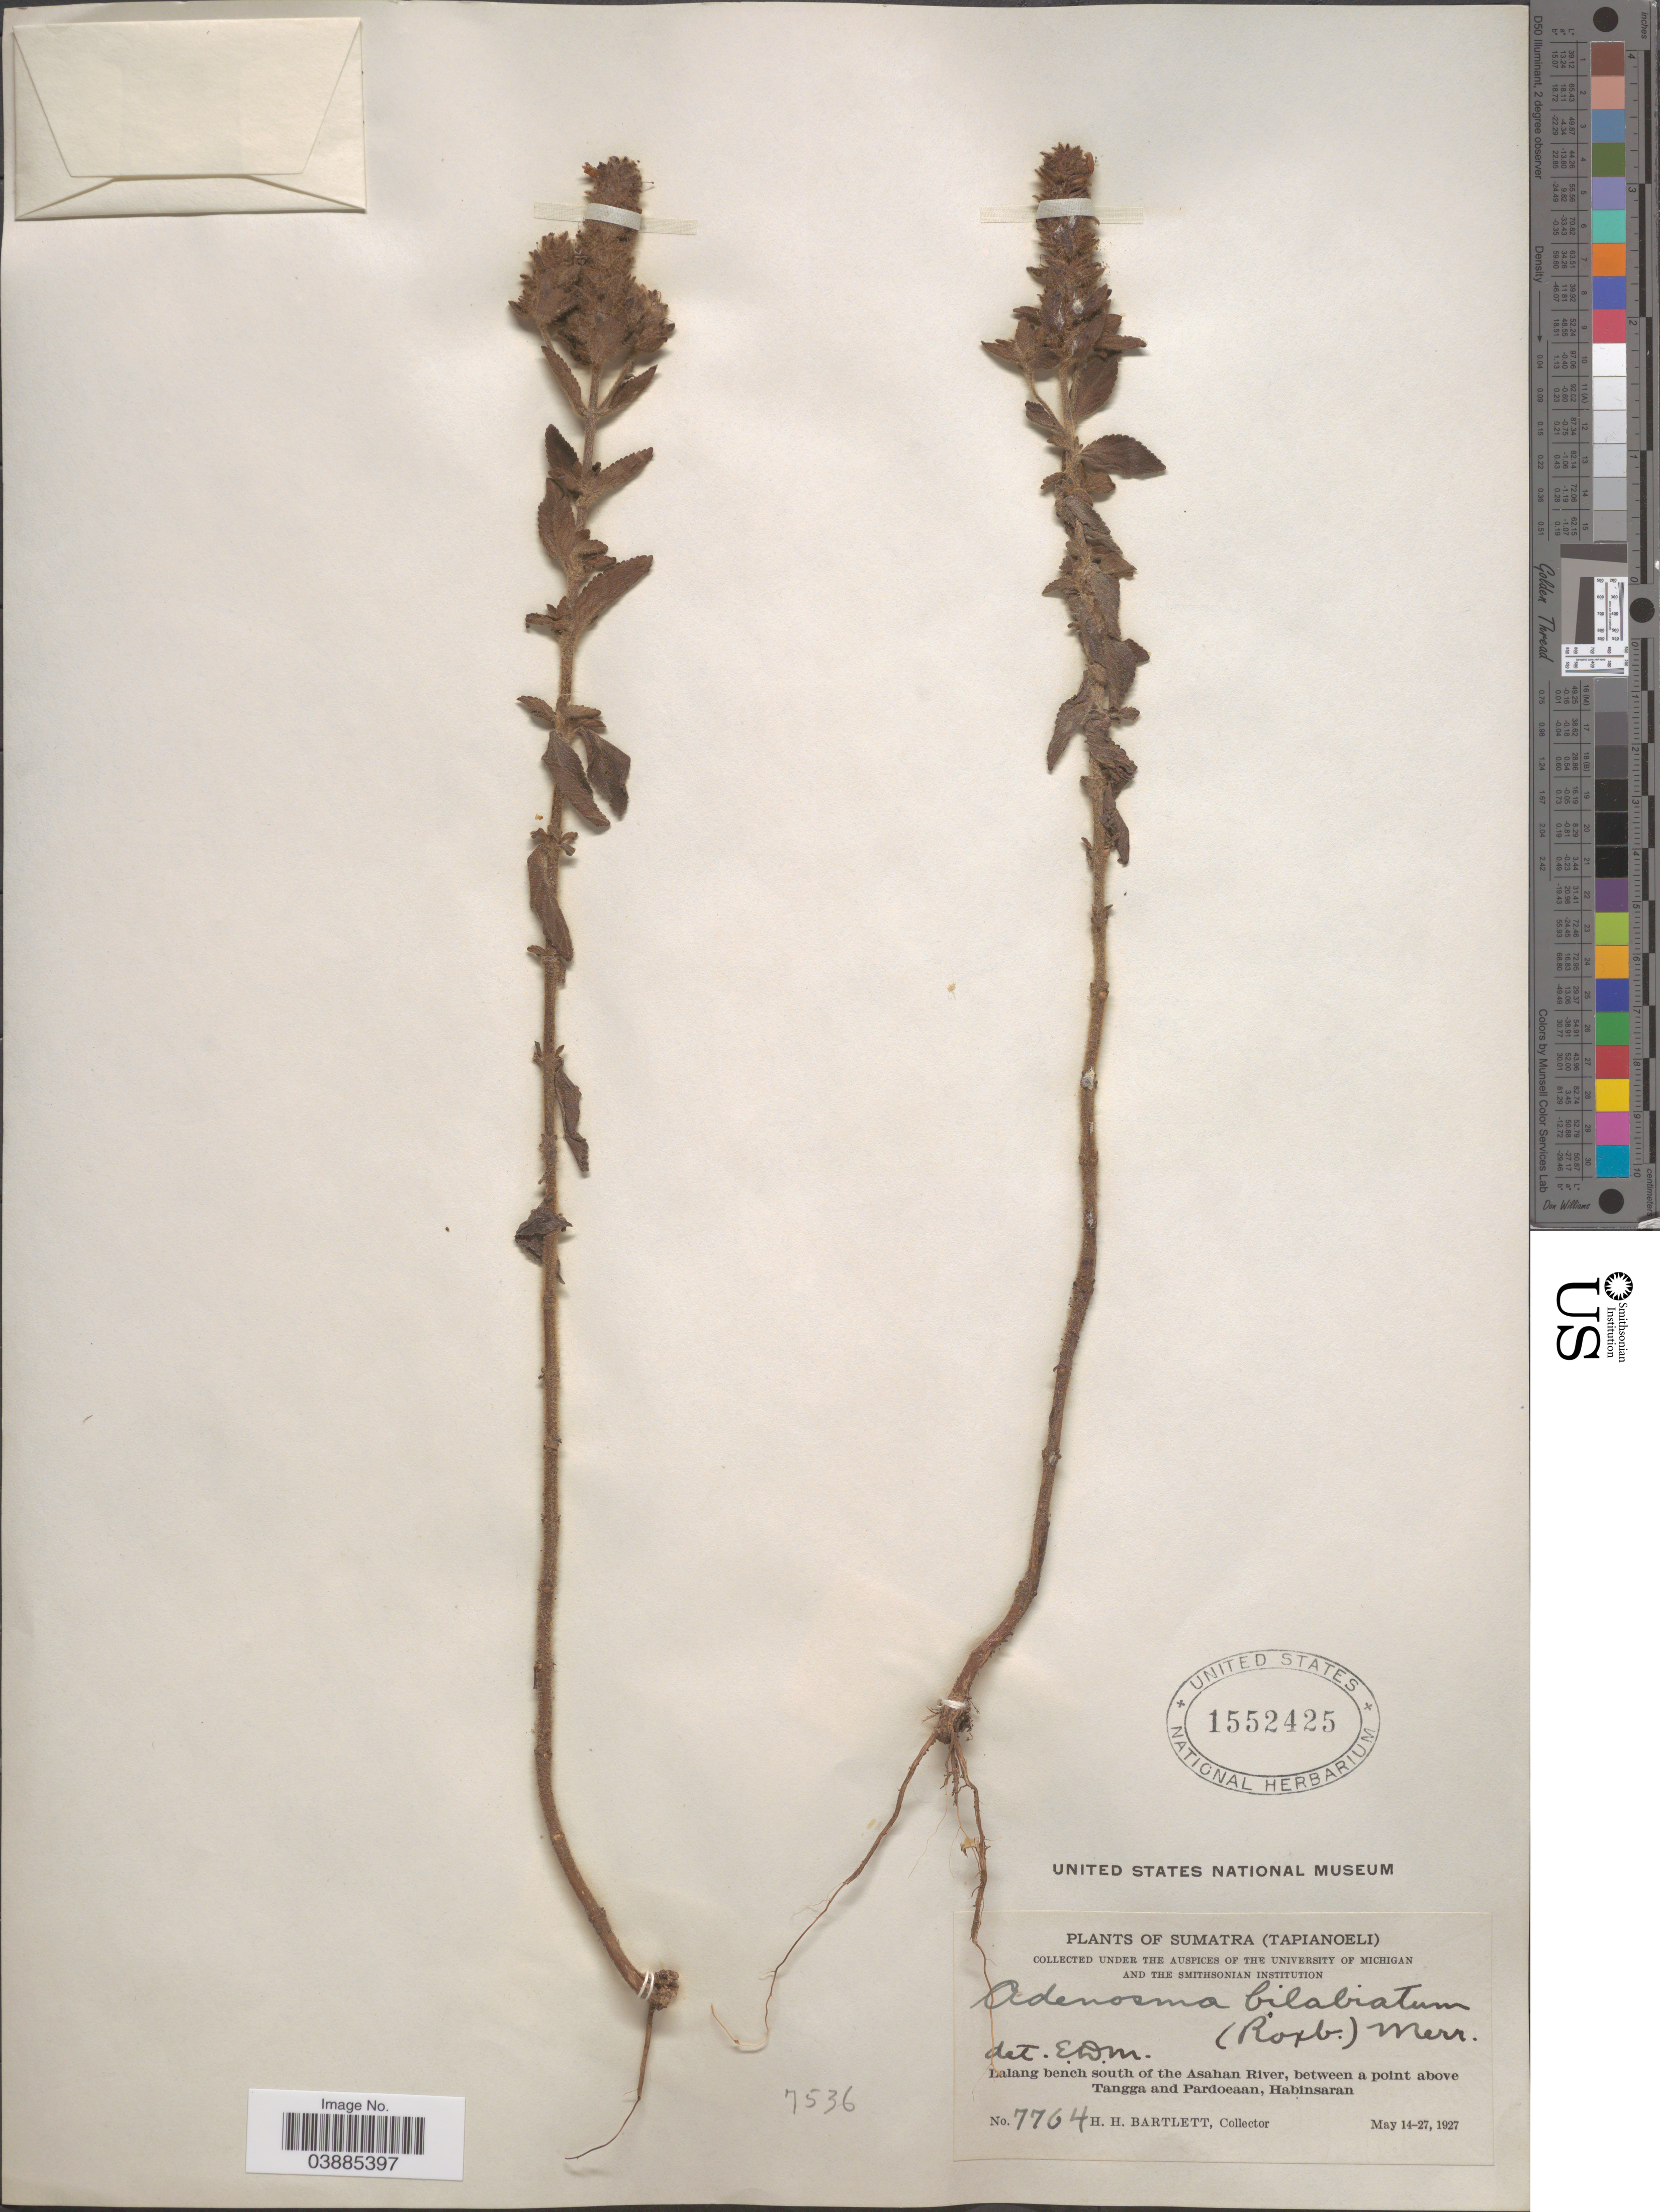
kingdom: Plantae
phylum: Tracheophyta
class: Magnoliopsida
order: Lamiales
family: Plantaginaceae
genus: Adenosma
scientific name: Adenosma bilabiata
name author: (Roxb.) Merr.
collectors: H. H. Bartlett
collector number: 7764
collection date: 1927-05-14/1927-05-27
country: Indonesia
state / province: Sumatra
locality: (Tapianoeli). Lalang bench south of the Asahan River, between a point above Tangga and Pardoeaan, Habinsaran.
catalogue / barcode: US 1552425